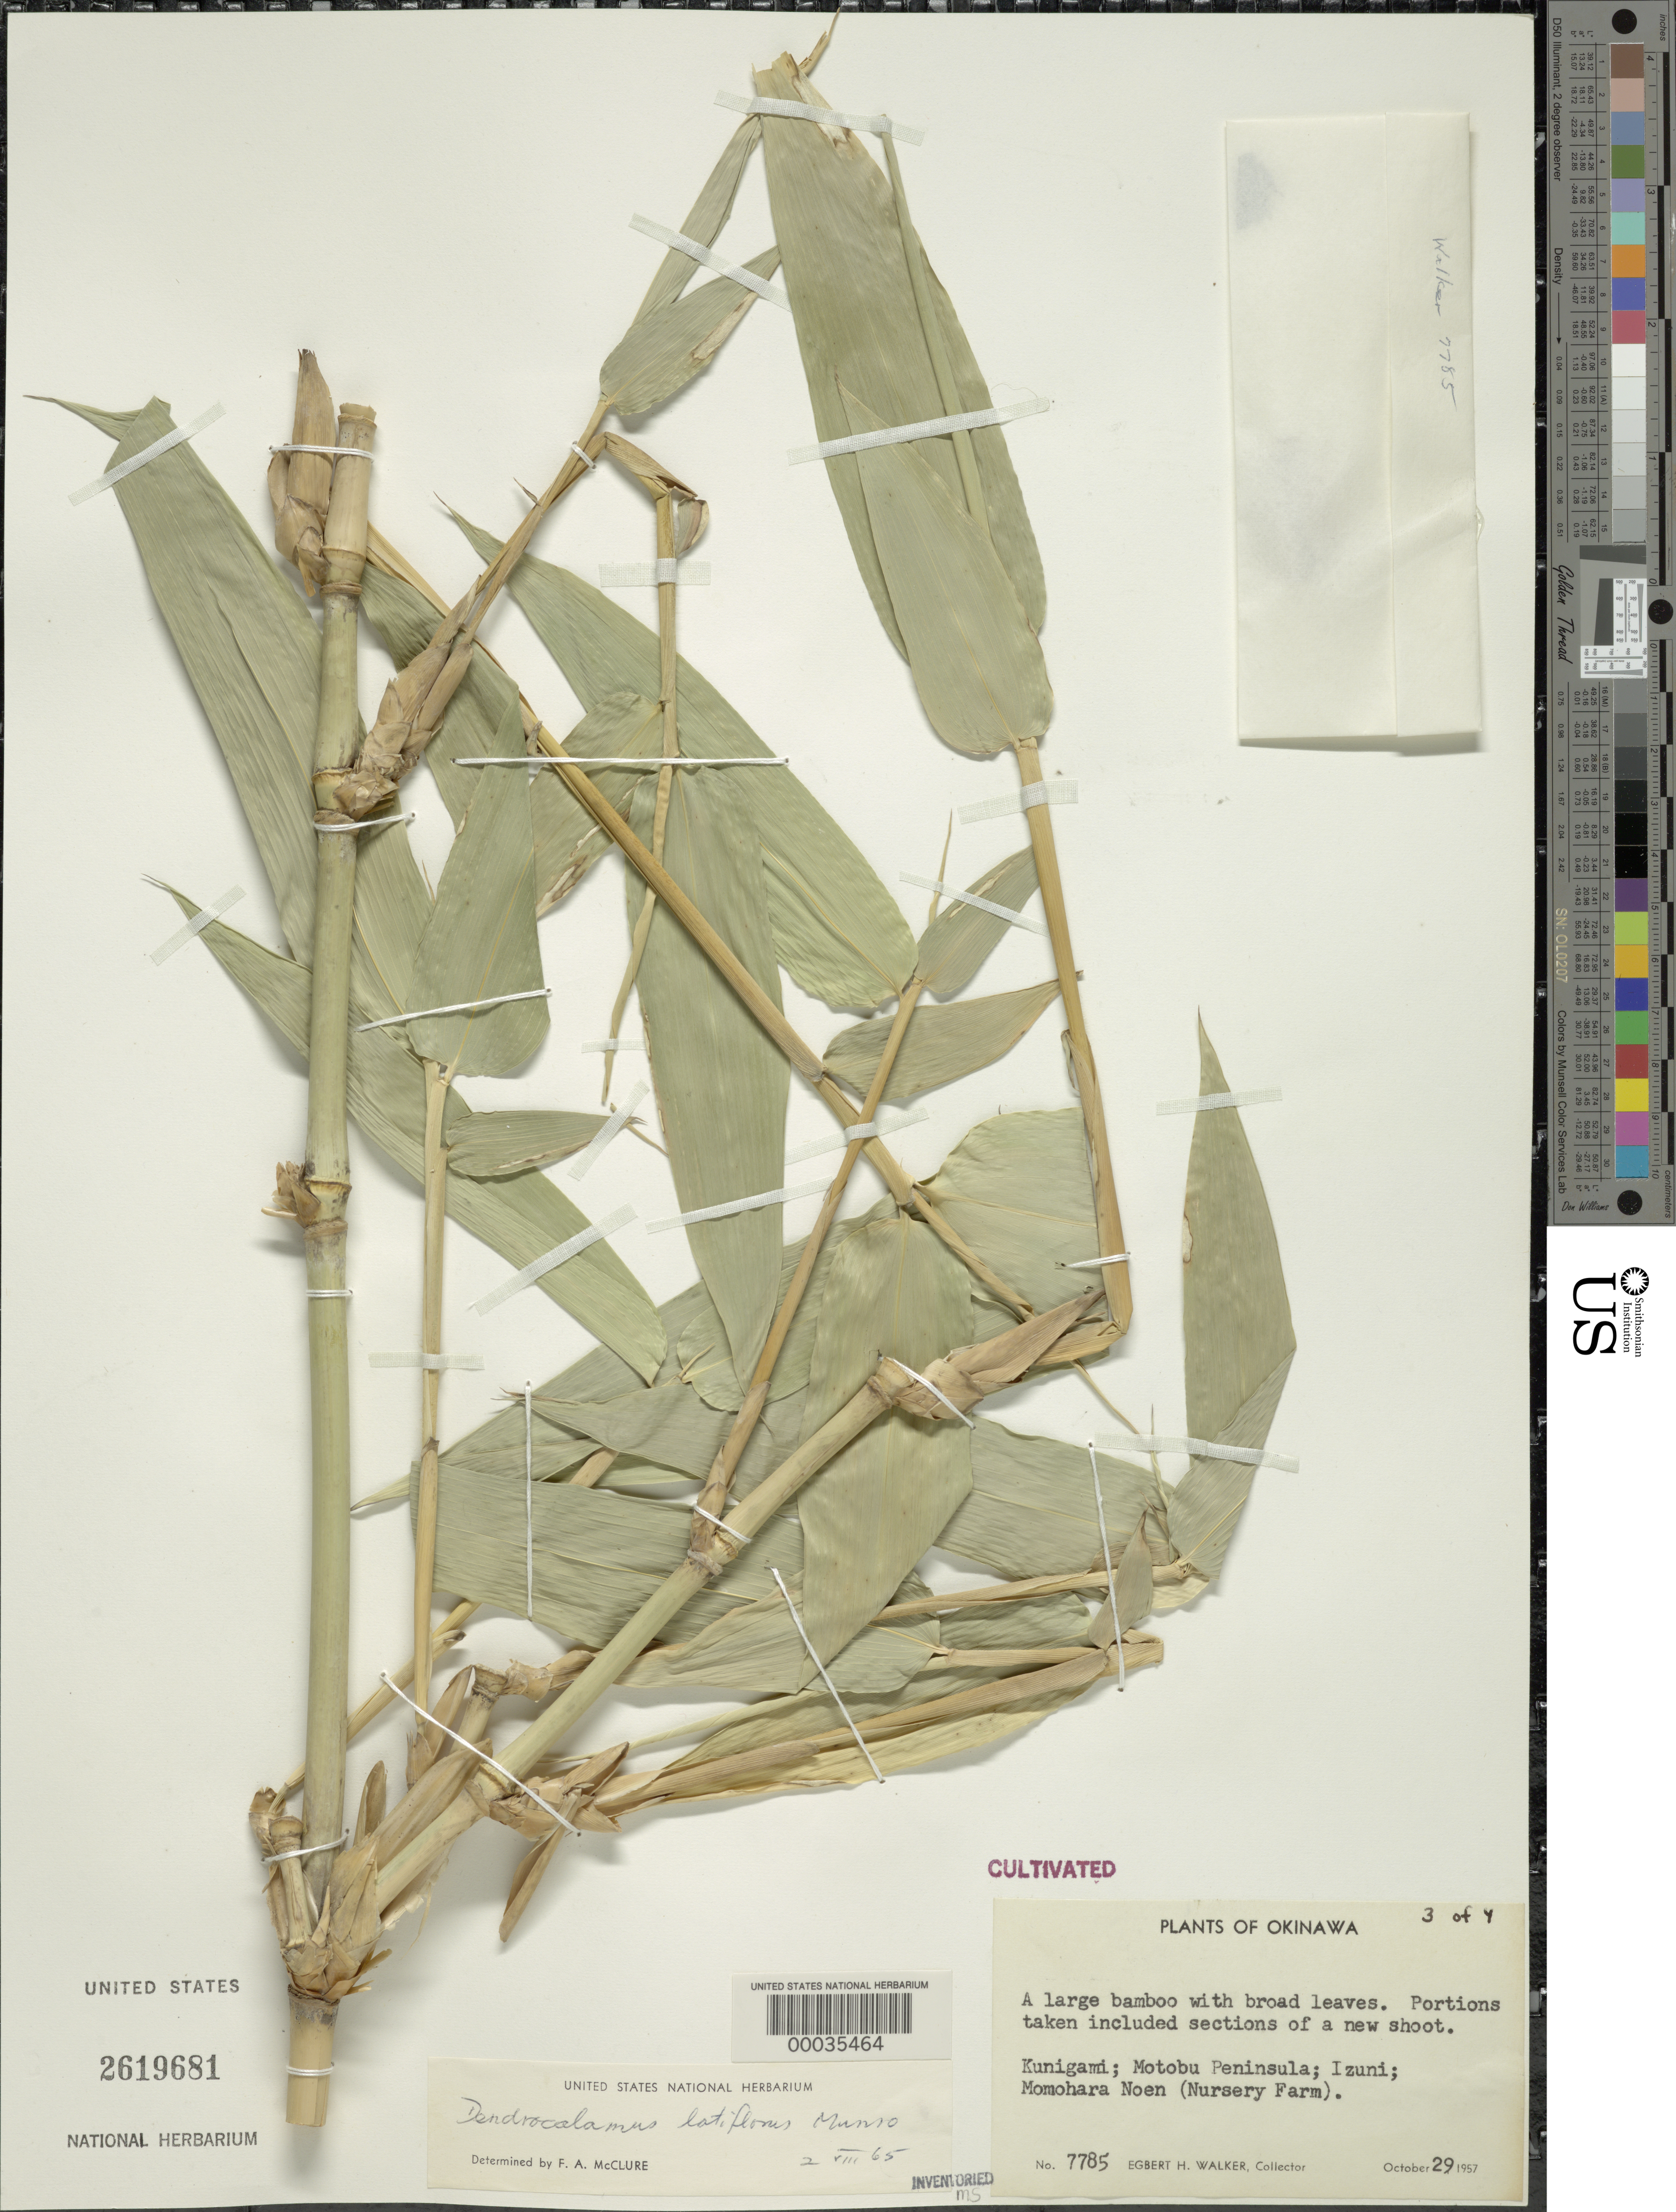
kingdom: Plantae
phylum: Tracheophyta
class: Liliopsida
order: Poales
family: Poaceae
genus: Dendrocalamus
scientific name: Dendrocalamus latiflorus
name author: Munro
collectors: E. H. Walker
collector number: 7785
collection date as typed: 29 Oct 1957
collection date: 1957-10-29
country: Japan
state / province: Okinawa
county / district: Okinawa Prefecture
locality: Kunigami, motobu penninsula, izuni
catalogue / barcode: US 2619681